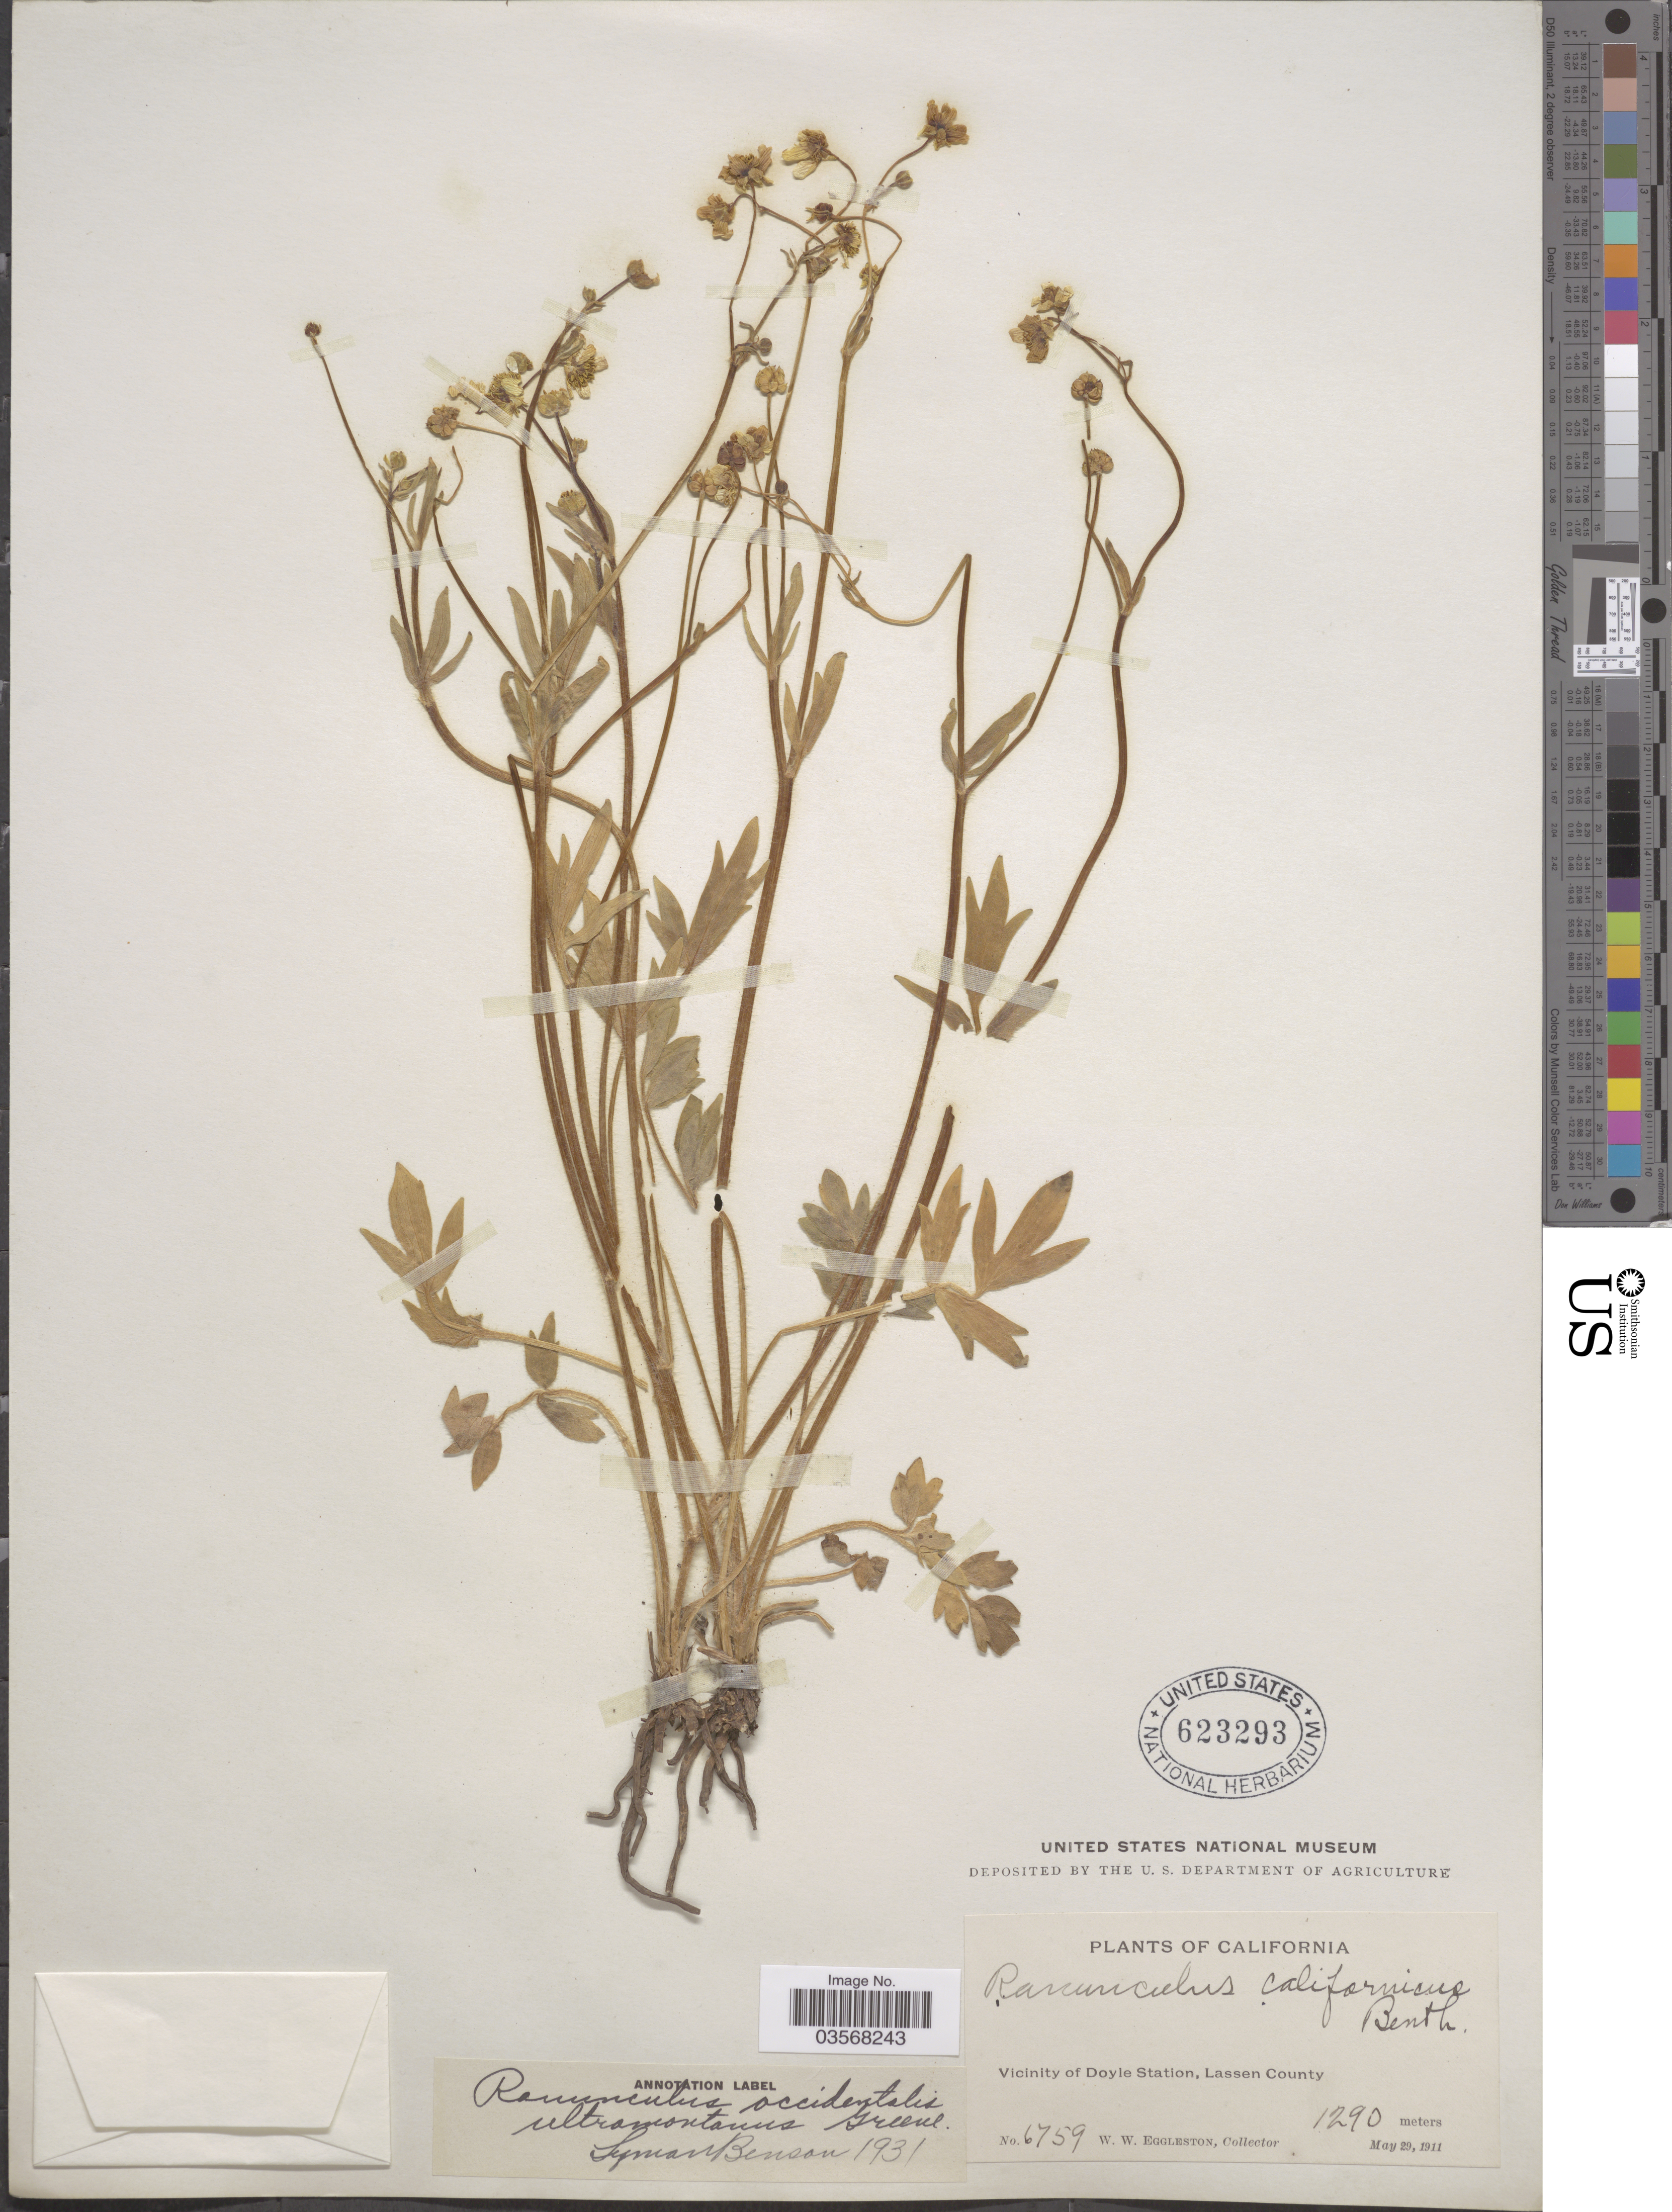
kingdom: Plantae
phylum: Tracheophyta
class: Magnoliopsida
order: Ranunculales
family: Ranunculaceae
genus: Ranunculus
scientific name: Ranunculus occidentalis var. ultramontanus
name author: Nutt.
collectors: W. W. Eggleston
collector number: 6759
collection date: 1911-05-29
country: United States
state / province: California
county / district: Lassen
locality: Vicinity of Doyle Station, Lassen County.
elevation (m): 1290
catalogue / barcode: US 623293